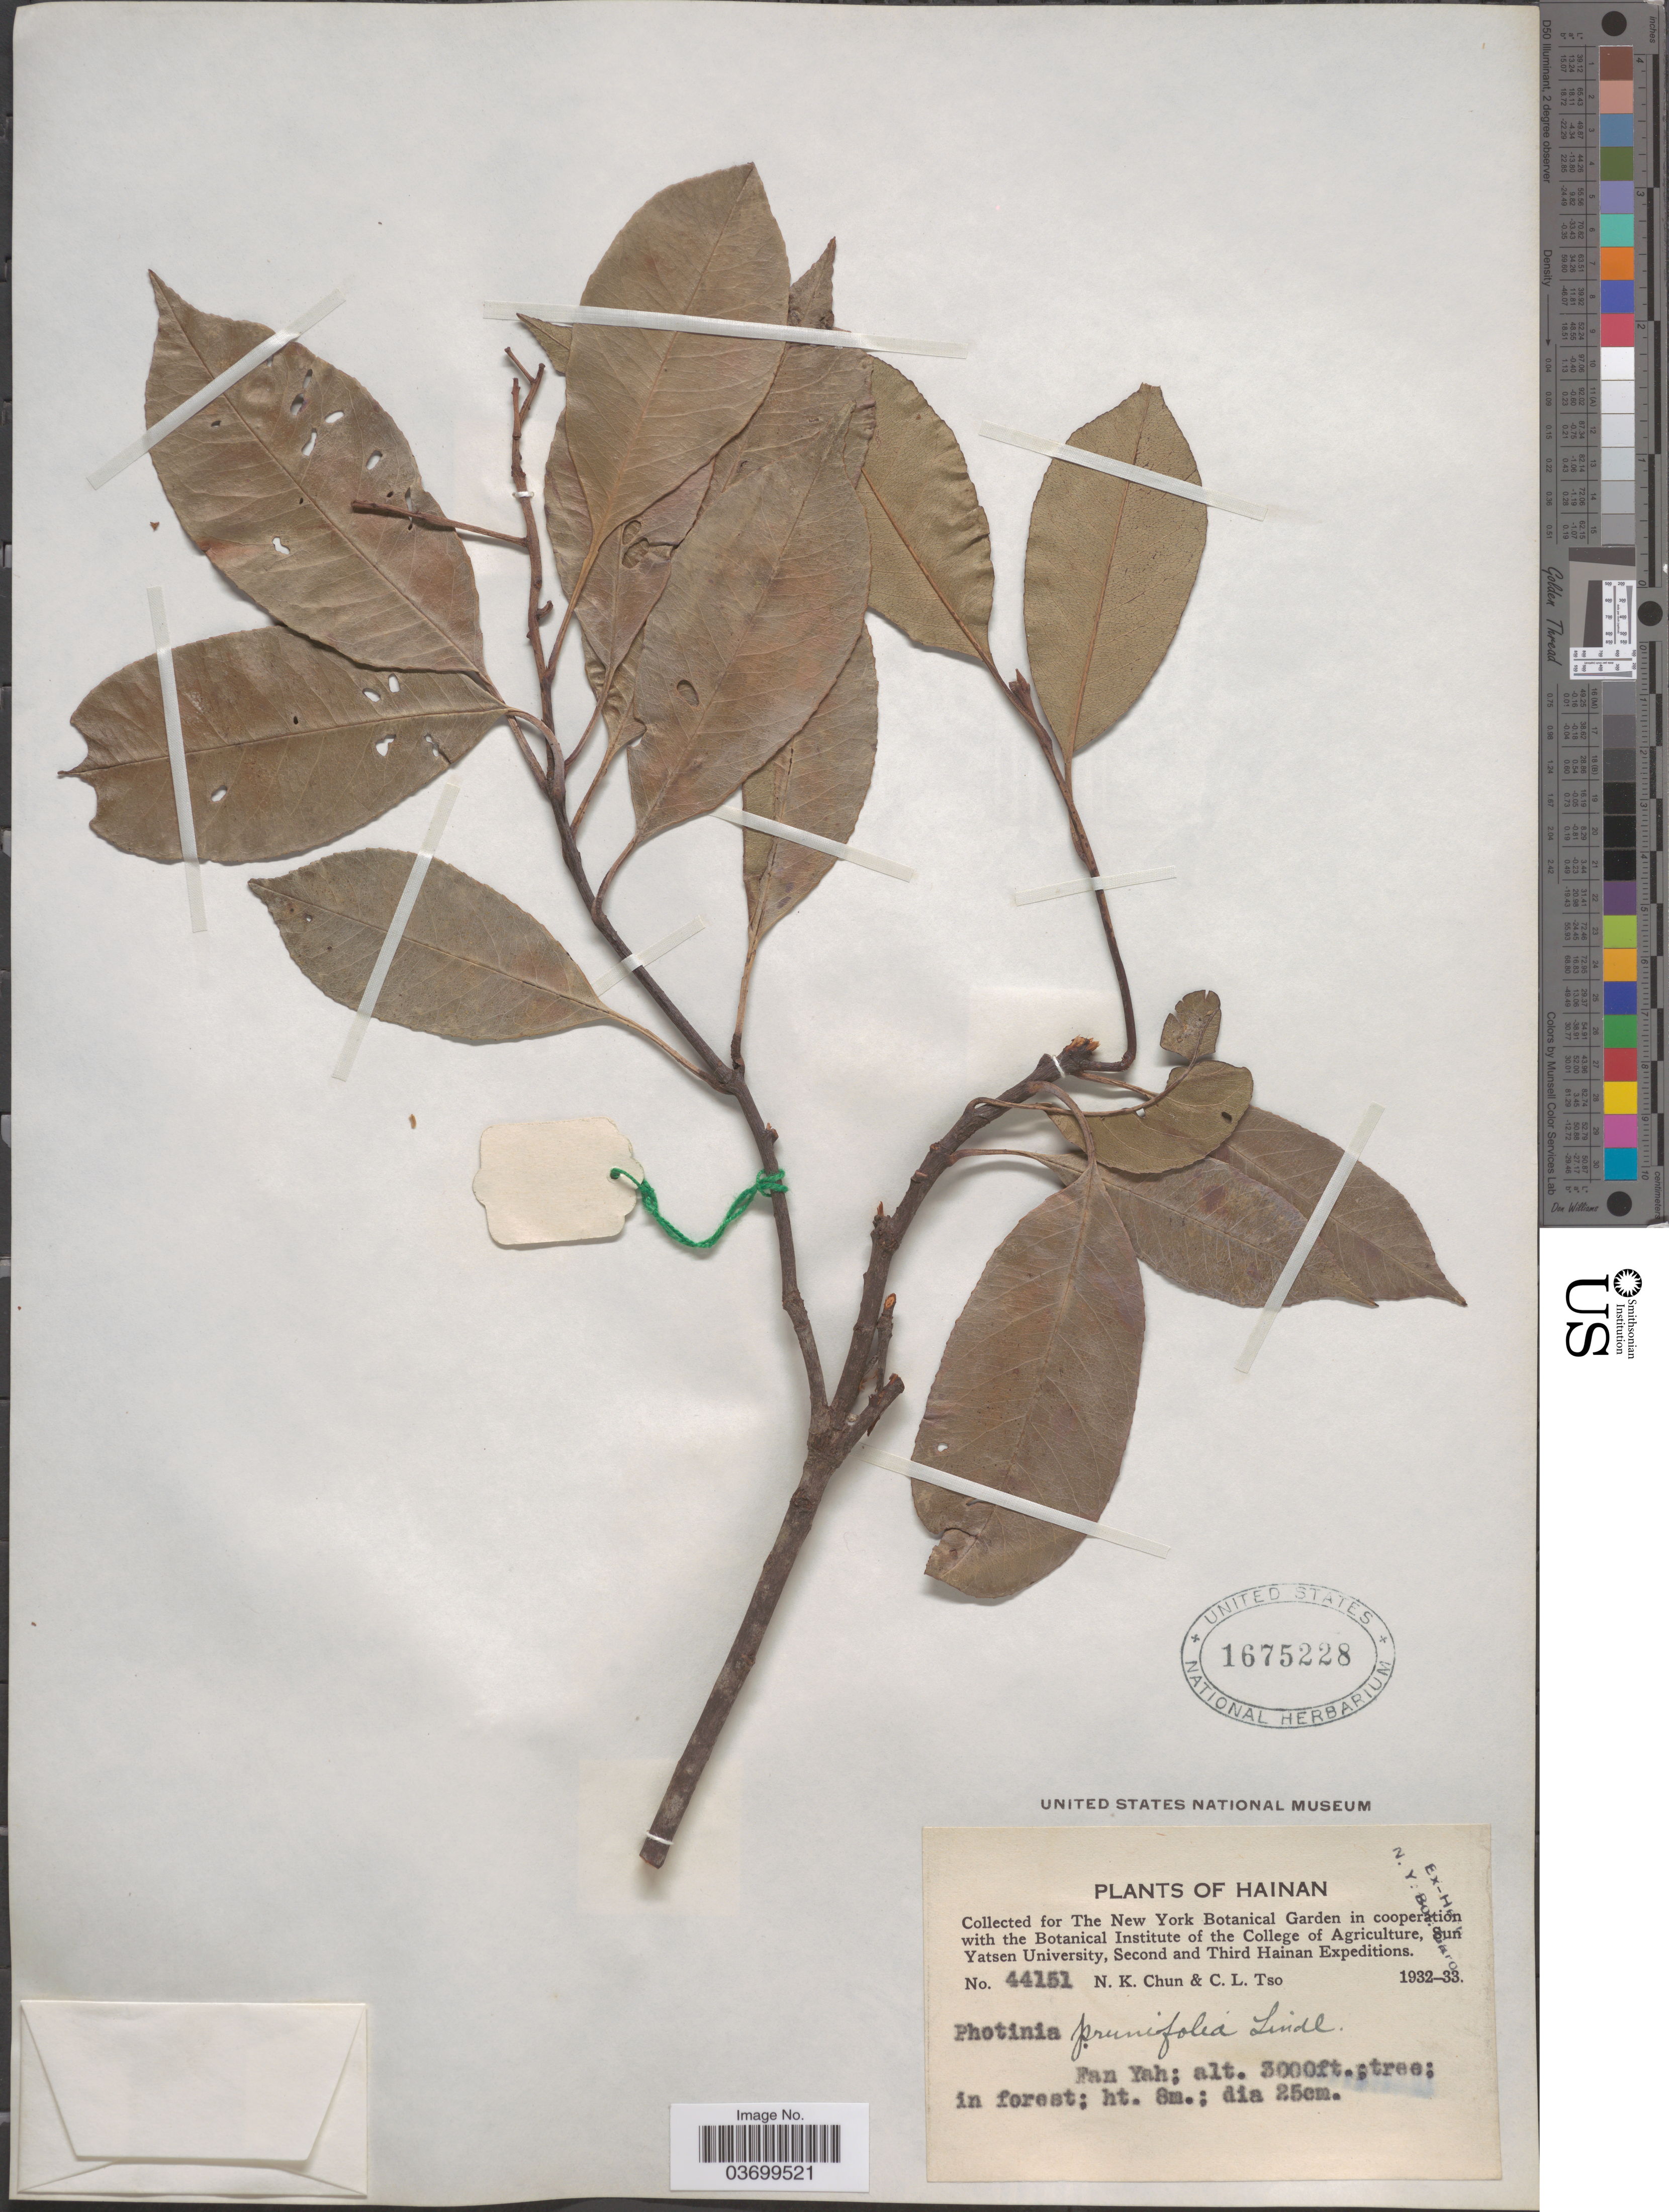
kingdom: Plantae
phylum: Tracheophyta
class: Magnoliopsida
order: Rosales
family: Rosaceae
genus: Photinia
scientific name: Photinia prunifolia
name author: (Hook. & Arn.) Lindl.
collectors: N. K. Chun & C. Tso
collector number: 44151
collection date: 1932/1933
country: China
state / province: Hainan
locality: Fan Yah.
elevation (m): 914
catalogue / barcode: US 1675228